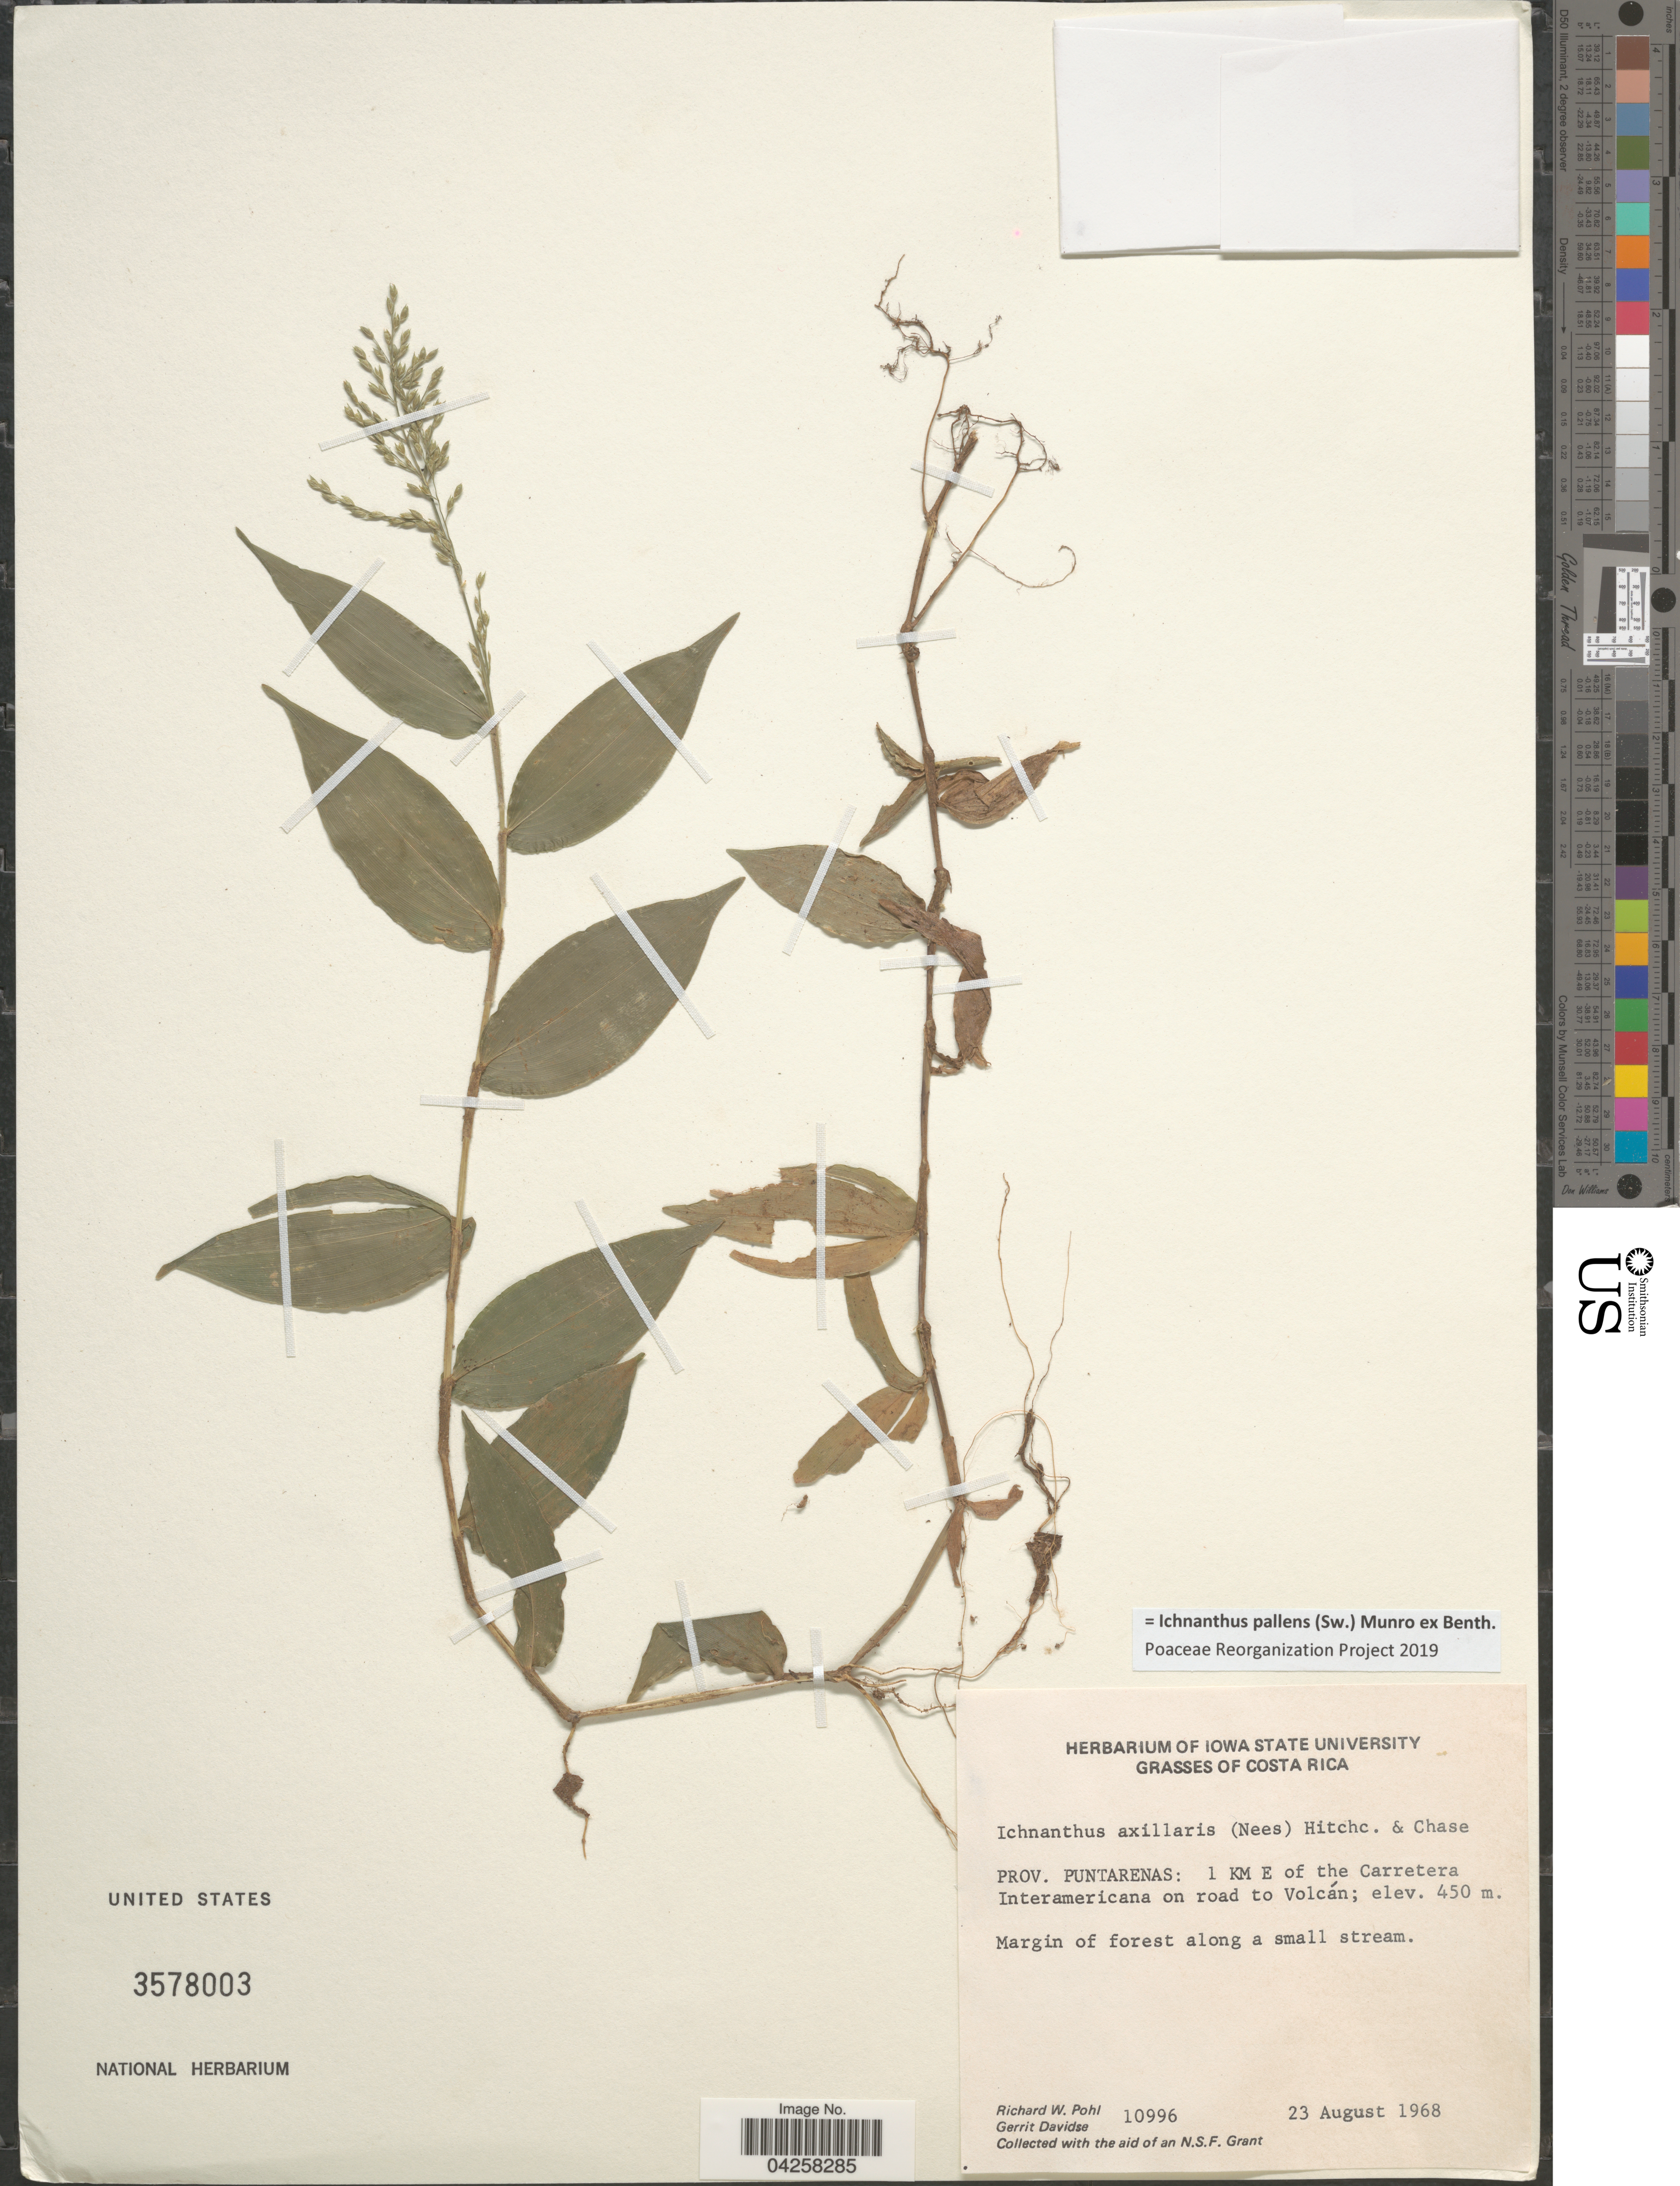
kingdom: Plantae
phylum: Tracheophyta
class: Liliopsida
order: Poales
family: Poaceae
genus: Ichnanthus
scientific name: Ichnanthus pallens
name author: (Sw.) Munro ex Benth.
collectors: R. W. Pohl & G. Davidse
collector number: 10996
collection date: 1968-08-23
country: Costa Rica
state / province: Puntarenas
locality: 1 KM E of the Carretera Interamericana on road to Volcán.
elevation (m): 450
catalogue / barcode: US 3578003